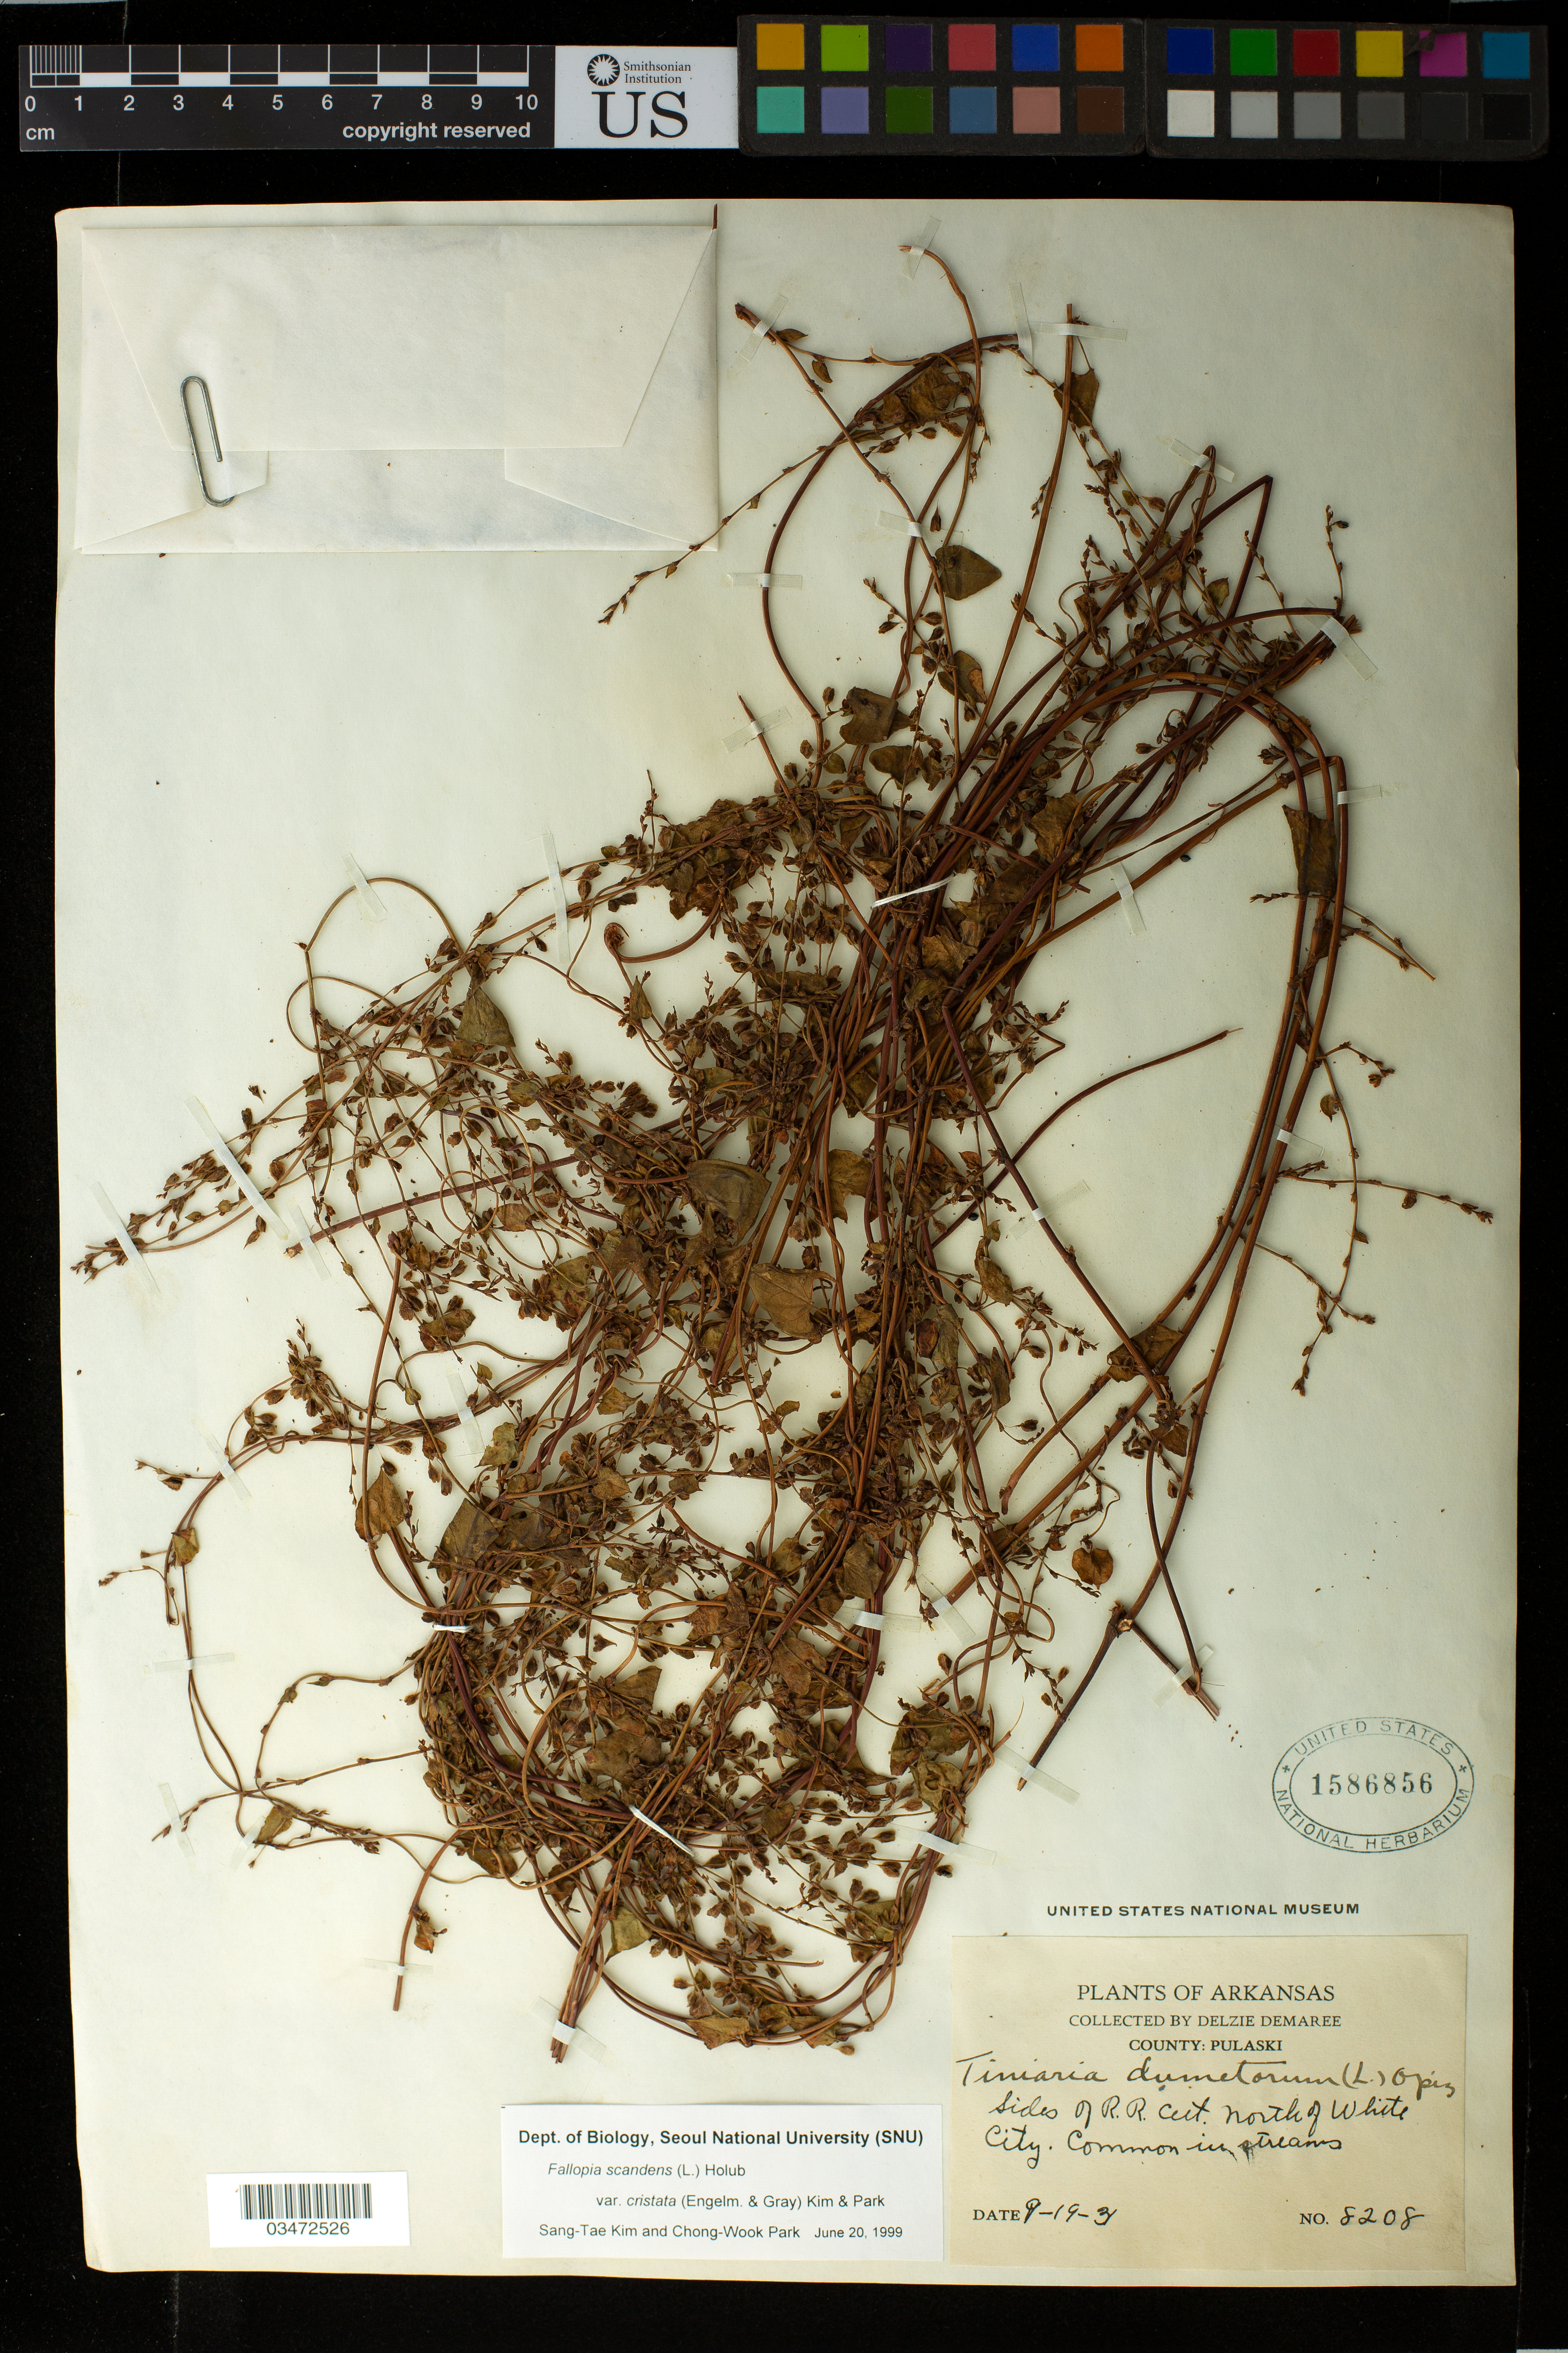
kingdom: Plantae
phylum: Tracheophyta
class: Magnoliopsida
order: Caryophyllales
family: Polygonaceae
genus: Fallopia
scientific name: Fallopia scandens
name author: (L.) Holub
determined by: Strong, Mark T., (BOT), Smithsonian Institution - National Museum of Natural History (UNITED STATES)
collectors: D. Demaree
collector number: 8208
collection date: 1931-09-19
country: United States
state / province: Arkansas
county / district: Pulaski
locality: Sides of R.R. cut N of White City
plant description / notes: Fallopia cristata (Engelm. & A. Gray) Holub here treated as a heterotypic synonym.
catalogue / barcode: US 1586856